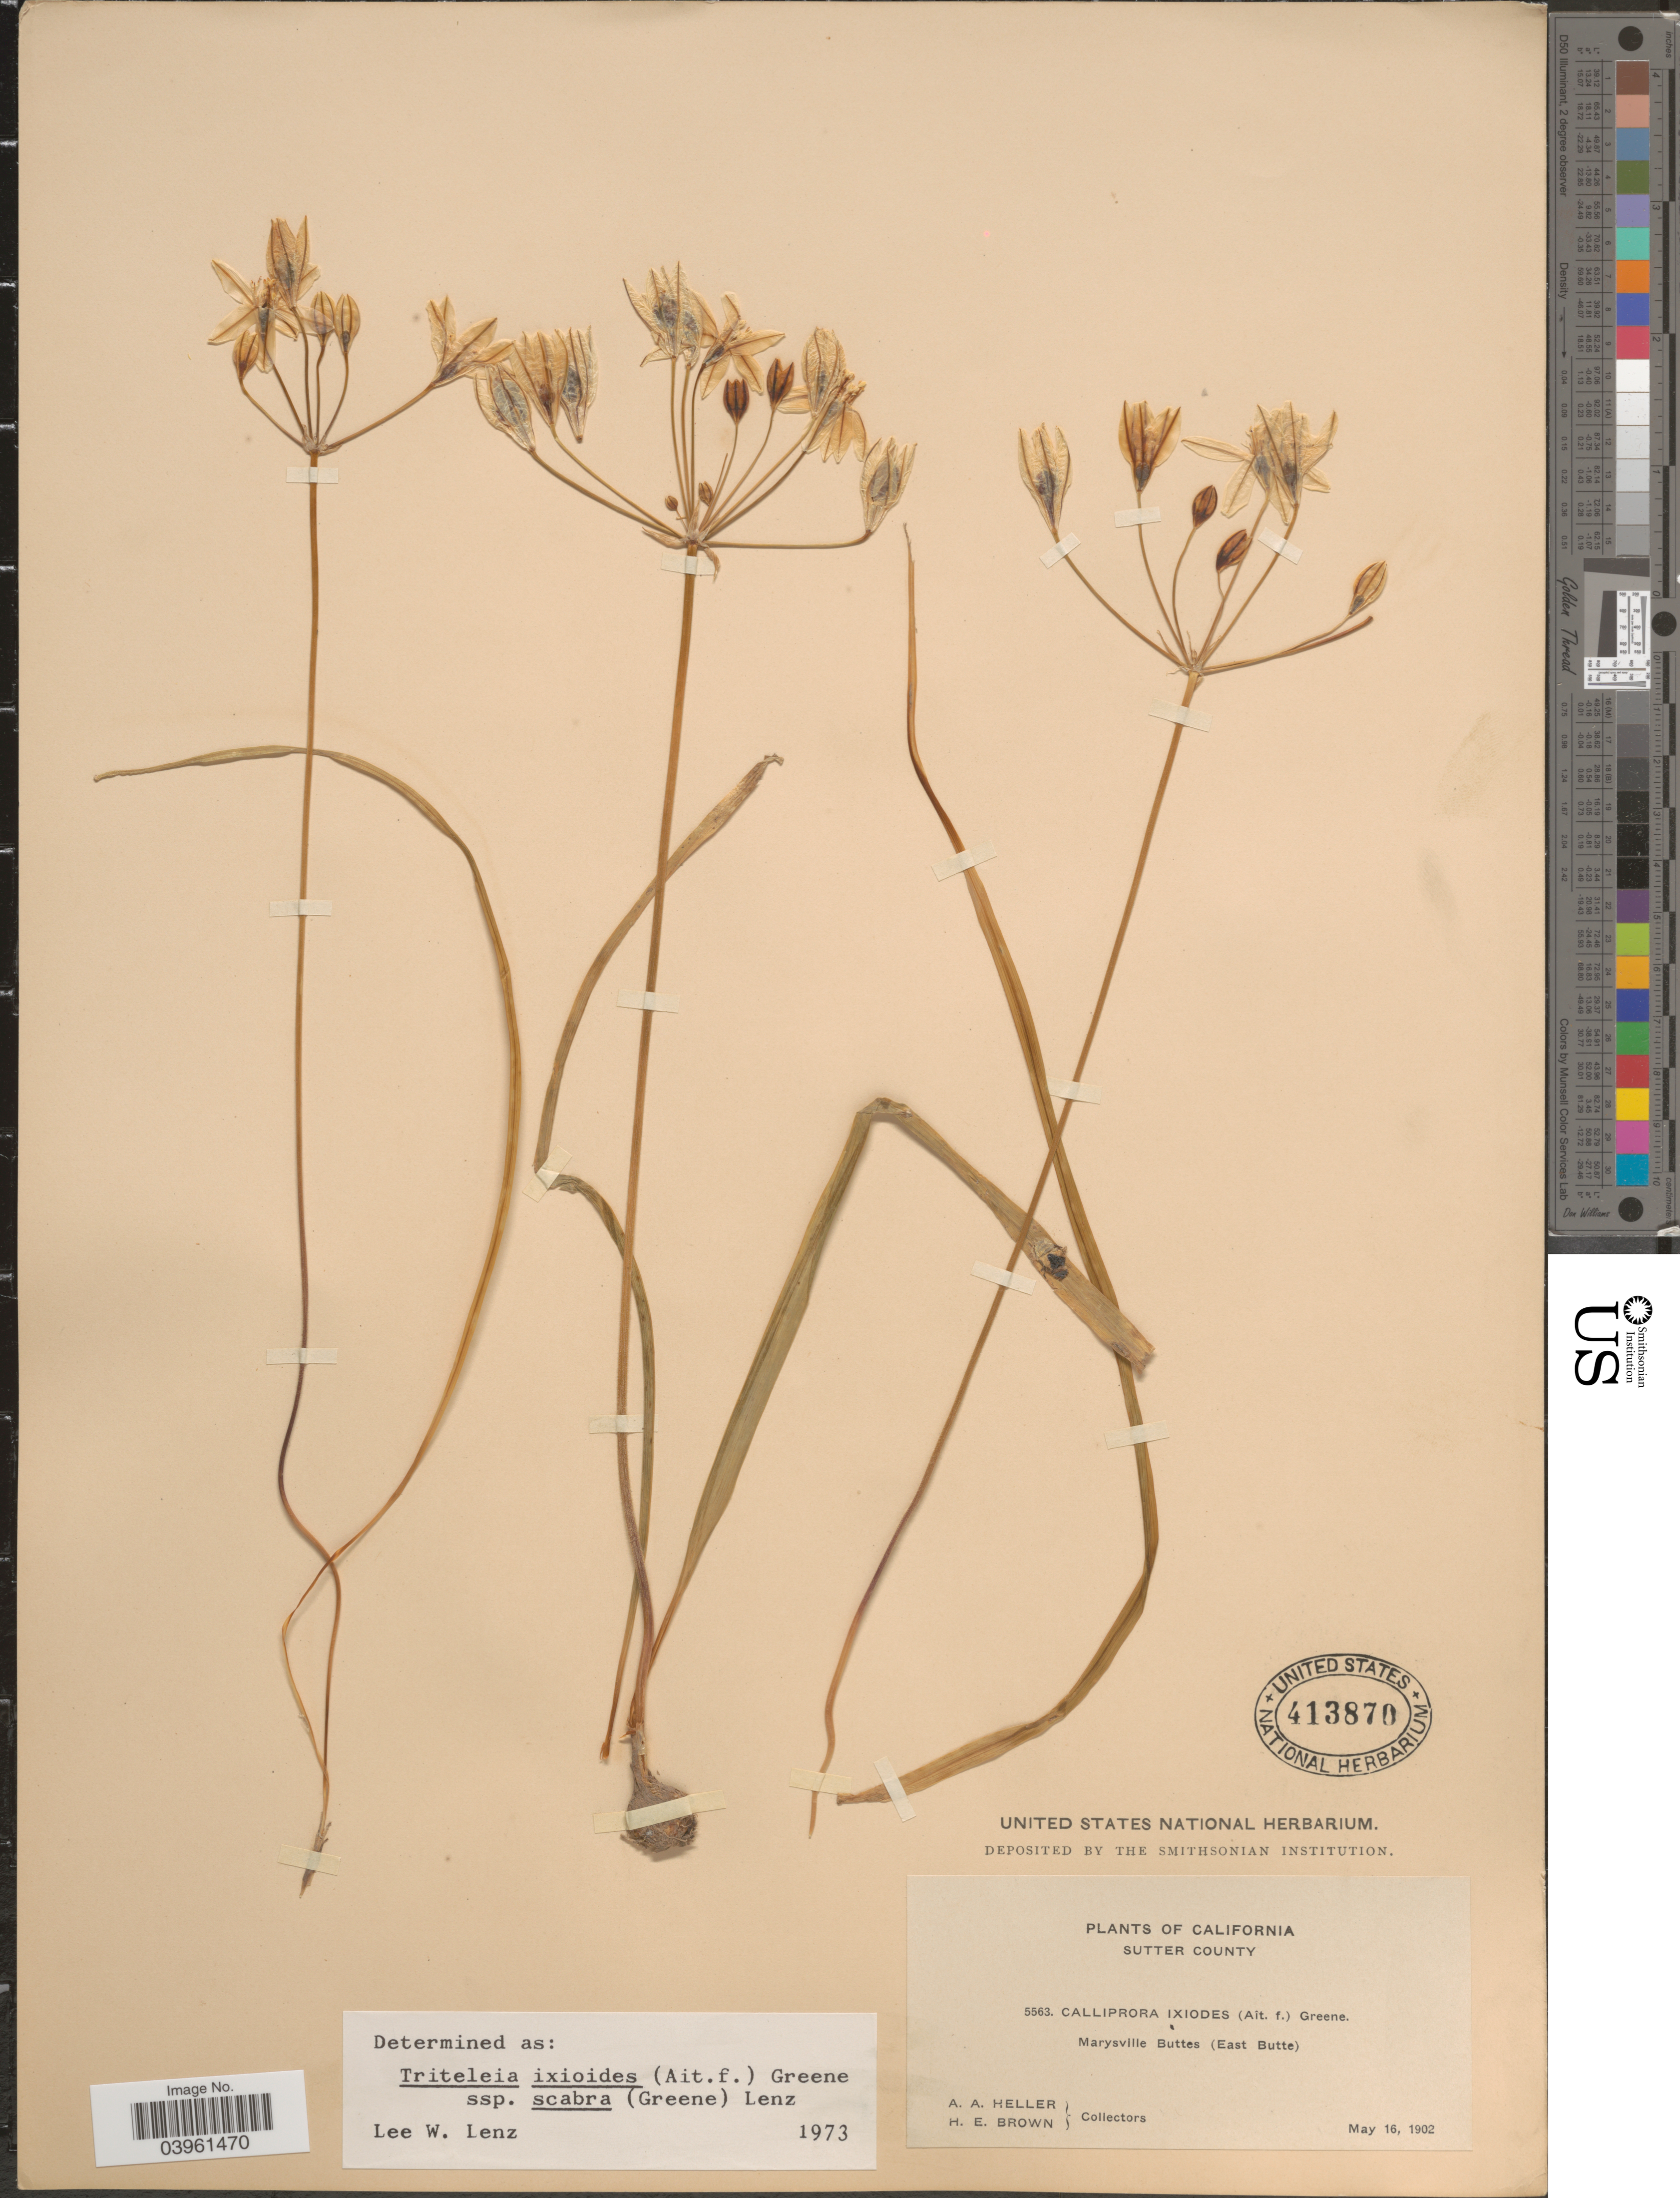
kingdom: Plantae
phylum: Tracheophyta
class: Liliopsida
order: Asparagales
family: Asparagaceae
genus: Triteleia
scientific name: Triteleia ixioides subsp. scabra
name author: (R. Br.) Greene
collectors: A. A. Heller & H. E. Brown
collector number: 5563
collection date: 1902-05-16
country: United States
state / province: California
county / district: Sutter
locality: Sutter County. Marysville Buttes (East Butte).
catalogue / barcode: US 413870